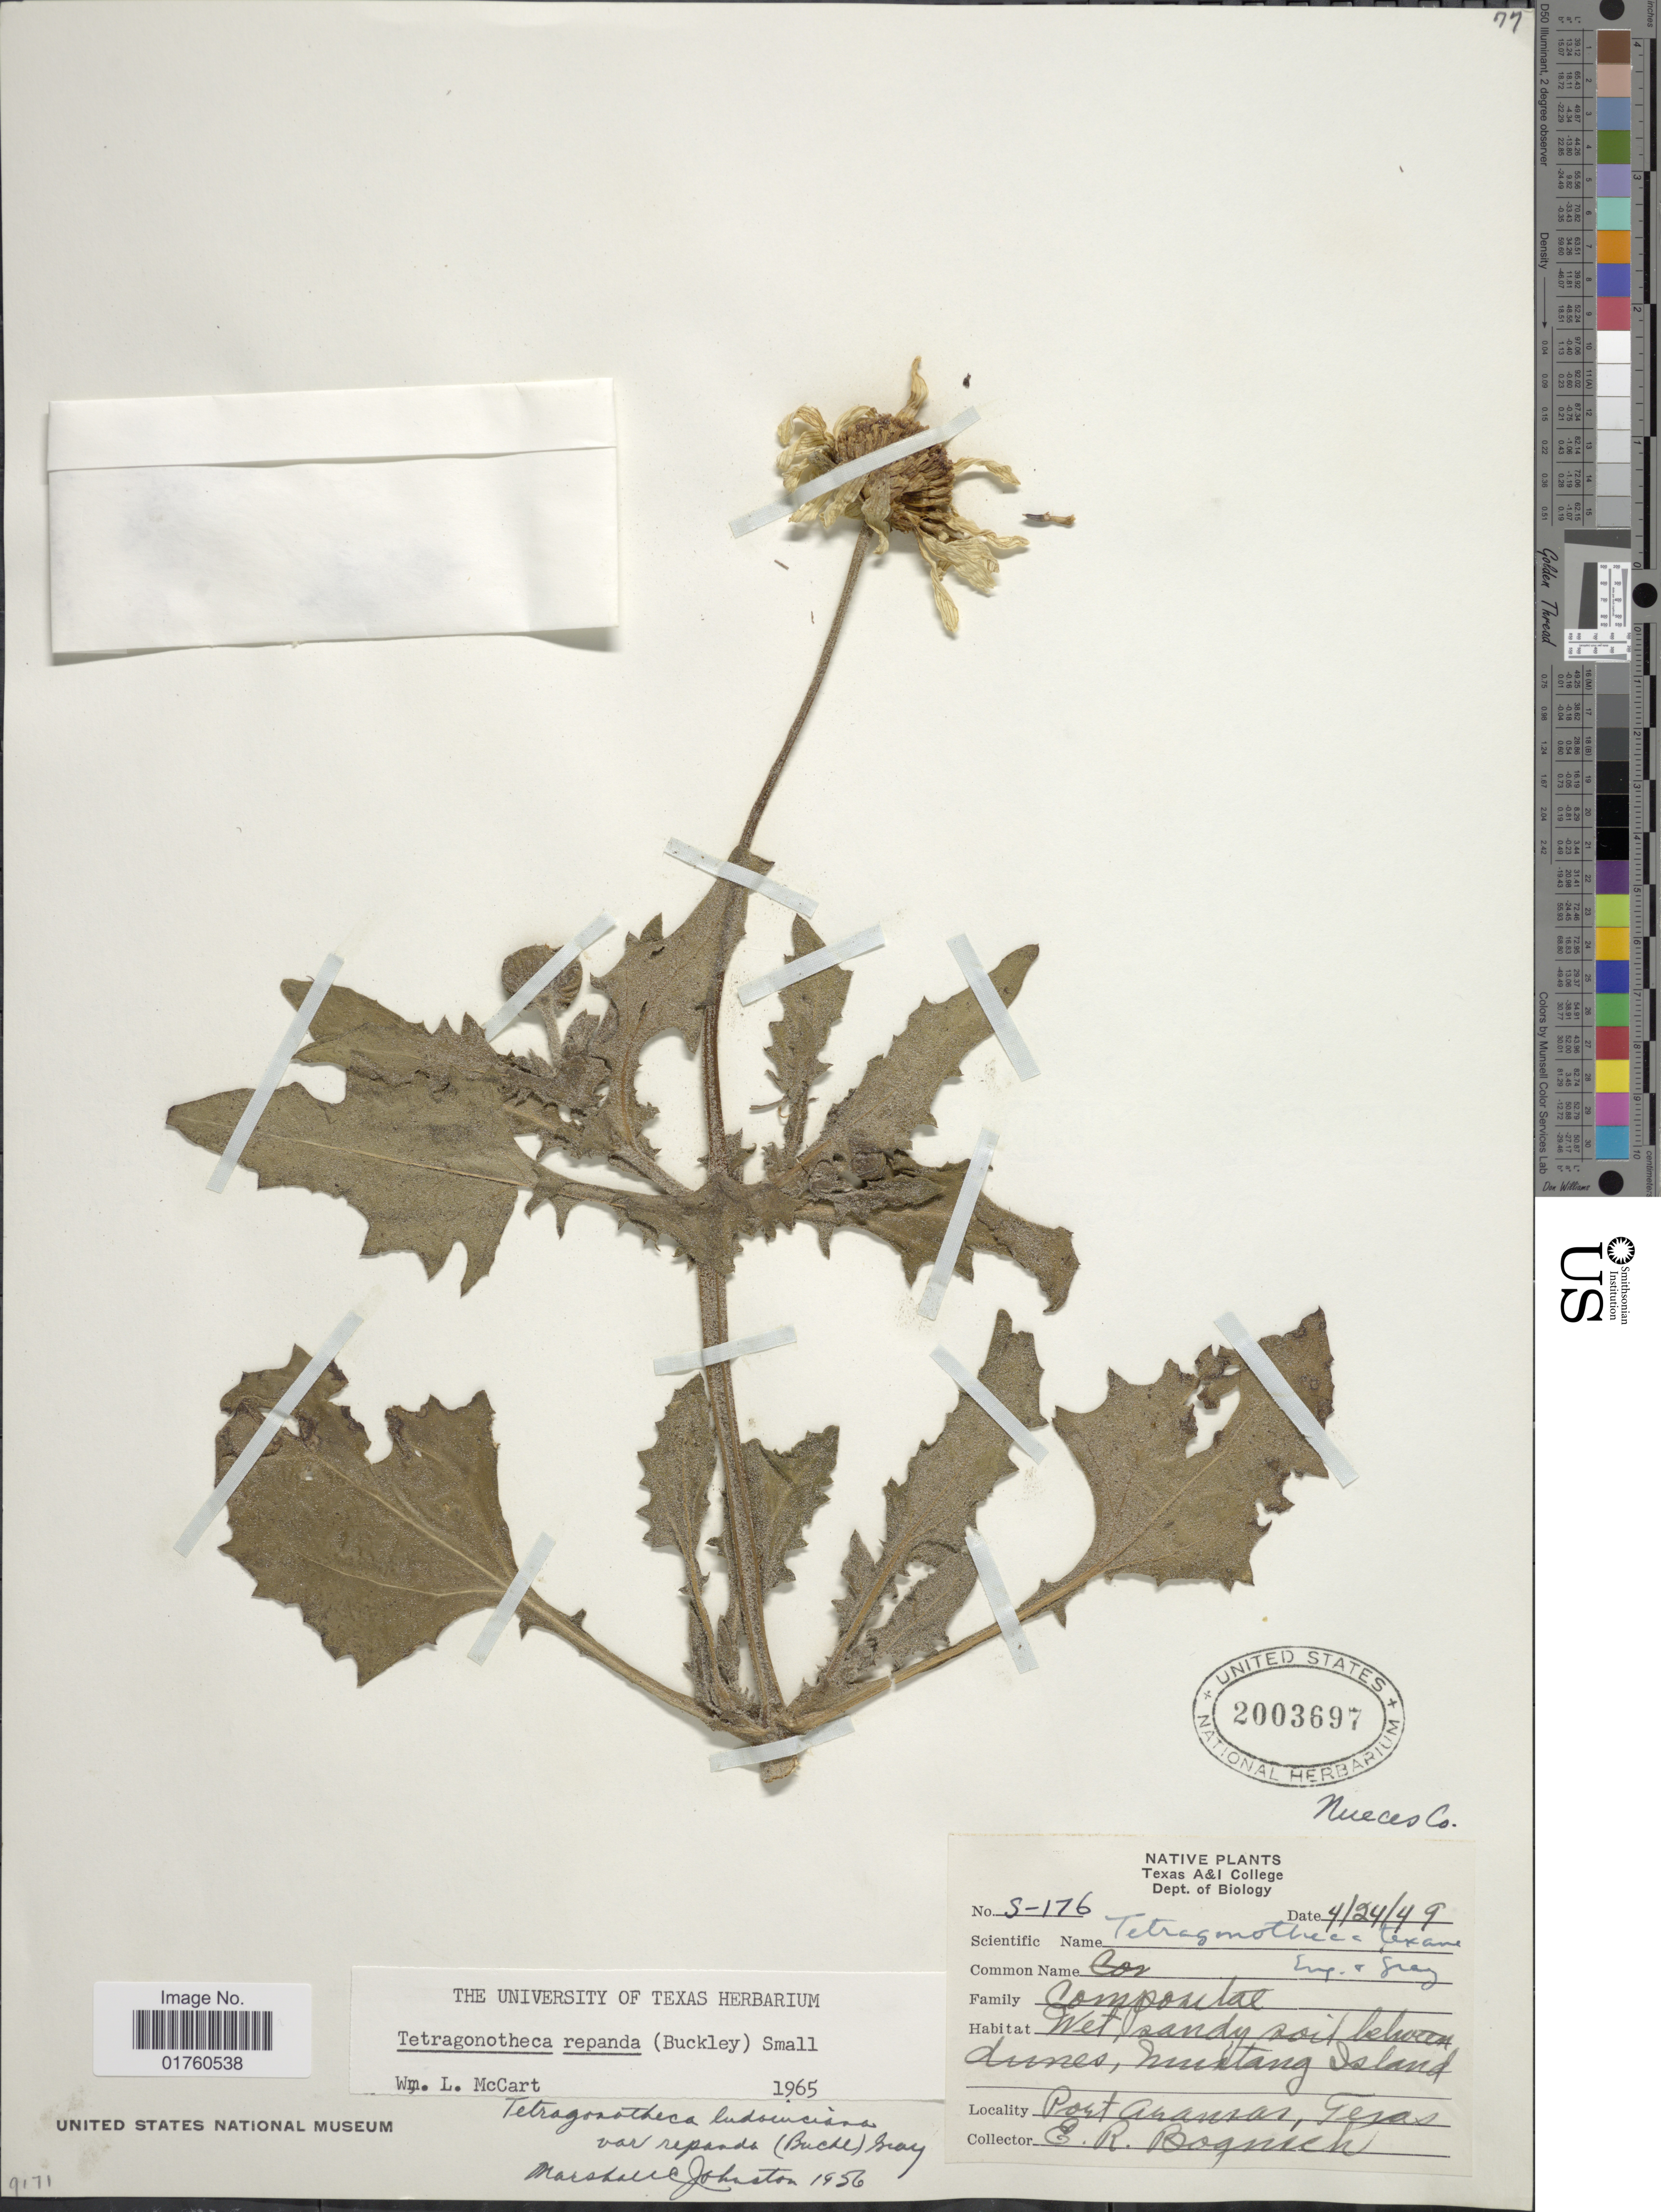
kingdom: Plantae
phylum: Tracheophyta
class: Magnoliopsida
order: Asterales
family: Asteraceae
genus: Tetragonotheca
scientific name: Tetragonotheca repanda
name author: (Buckley) Small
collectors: E. Bogusch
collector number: S-176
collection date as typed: Transcribed d/m/y: 24/4/49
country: United States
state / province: Texas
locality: Port Aransas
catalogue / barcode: US 2003697